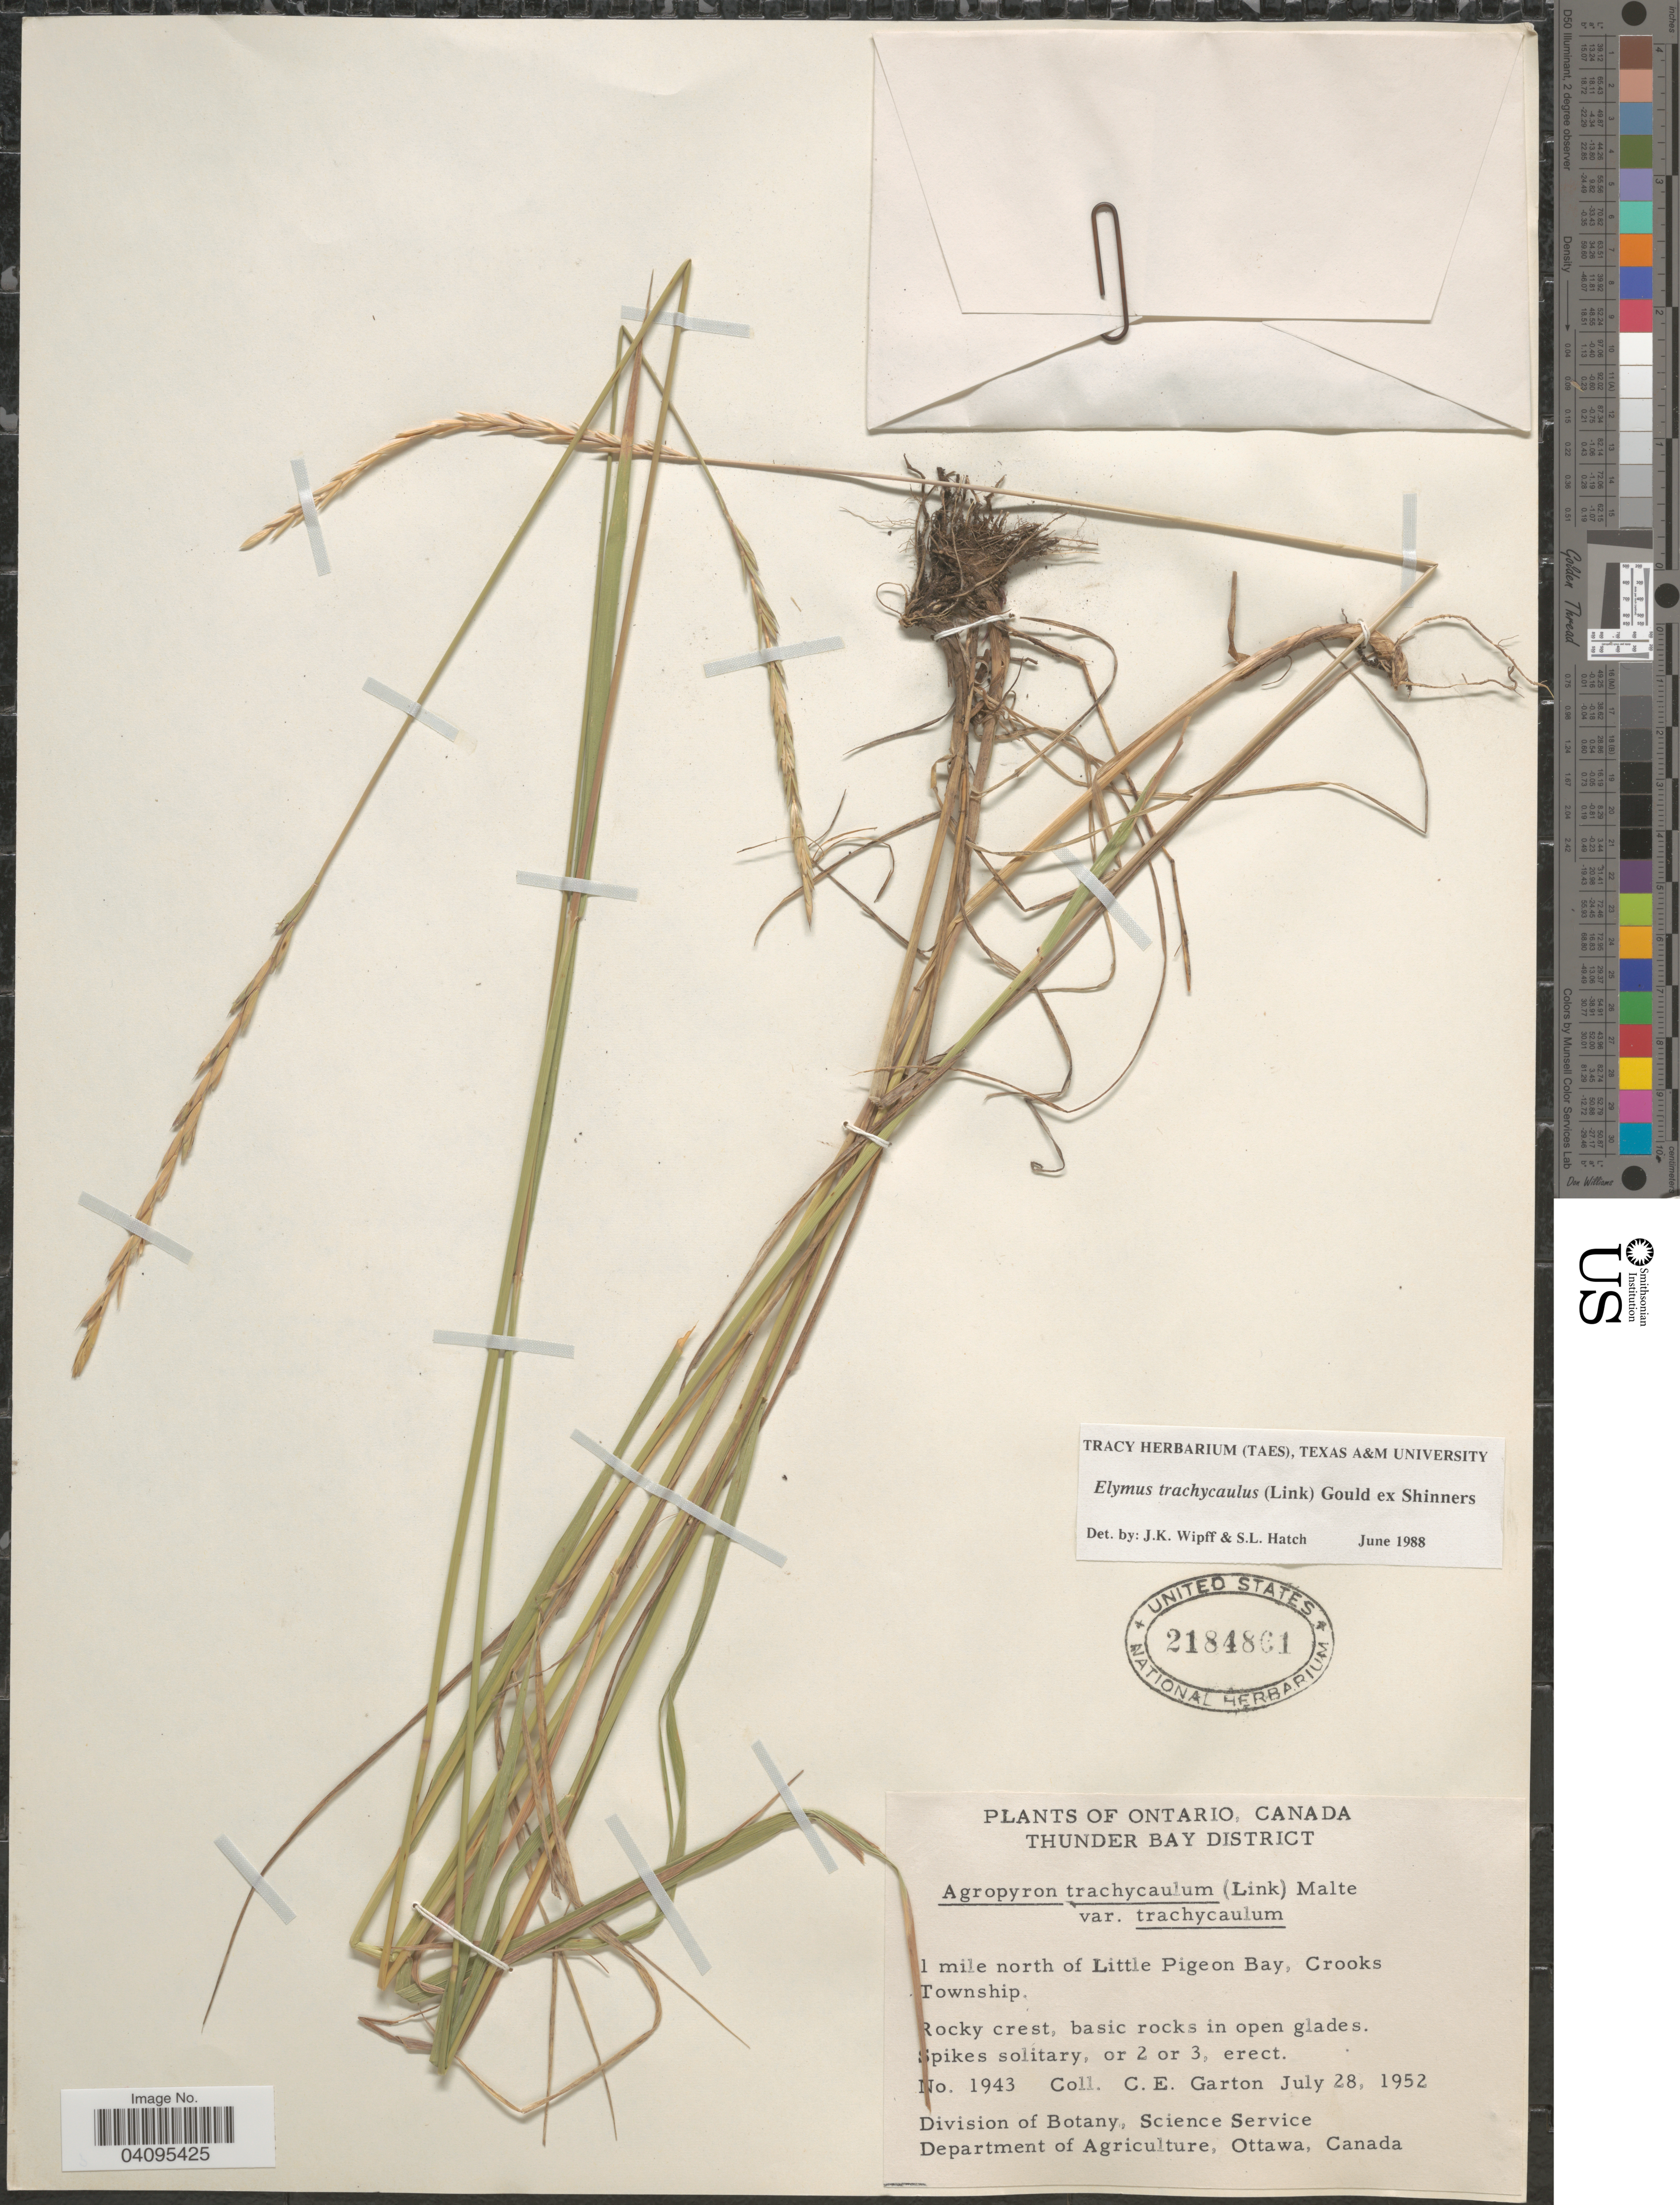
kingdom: Plantae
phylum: Tracheophyta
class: Liliopsida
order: Poales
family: Poaceae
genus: Elymus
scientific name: Elymus trachycaulus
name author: (Link) Gould ex Shinners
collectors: C. E. Garton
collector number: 1943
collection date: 1952-07-28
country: Canada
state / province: Ontario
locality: Thunder Bay District. 1 mile north of Little Pigeon Bay, Crooks Township. Rocky crest, basic rocks in open glades.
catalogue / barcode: US 2184861